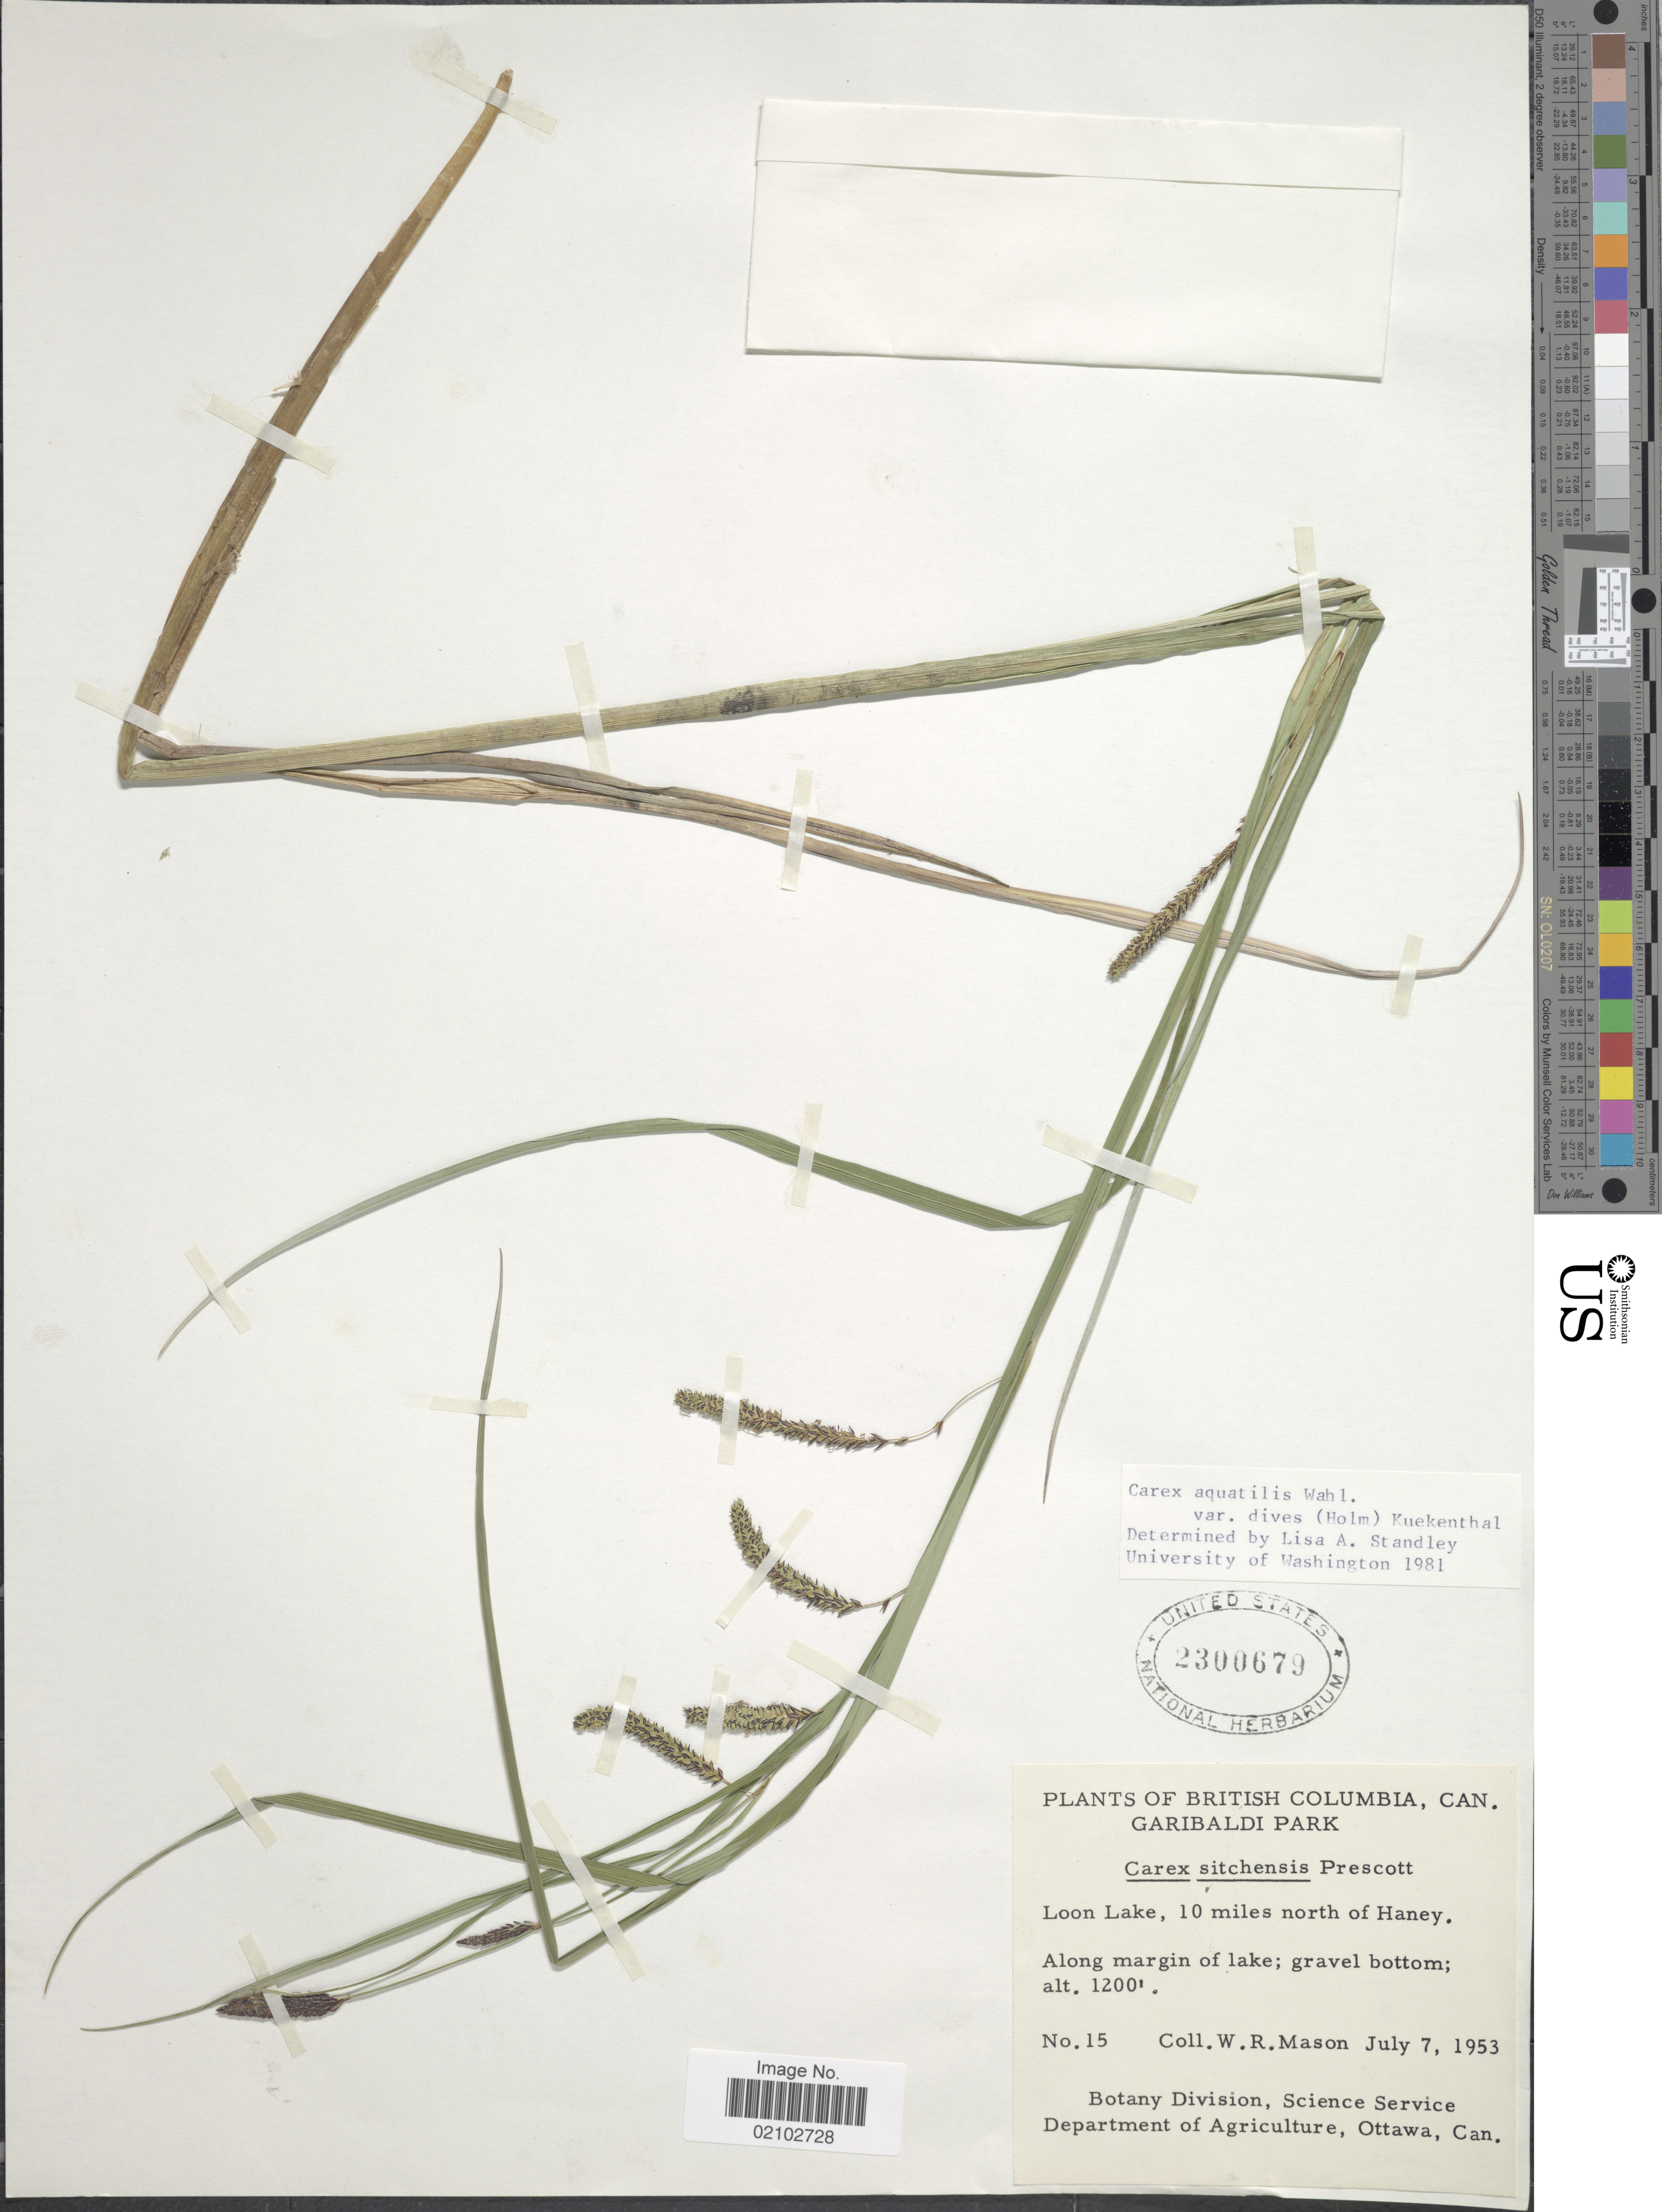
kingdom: Plantae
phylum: Tracheophyta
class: Liliopsida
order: Poales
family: Cyperaceae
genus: Carex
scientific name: Carex aquatilis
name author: Wahlenb.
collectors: W. Mason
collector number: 15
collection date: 1953-07-07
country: Canada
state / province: British Columbia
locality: Garibaldi Park, Loon Lake, 10 miles north of Haney, along margin of lake, gravel bottom.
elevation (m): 366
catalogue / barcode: US 2300679